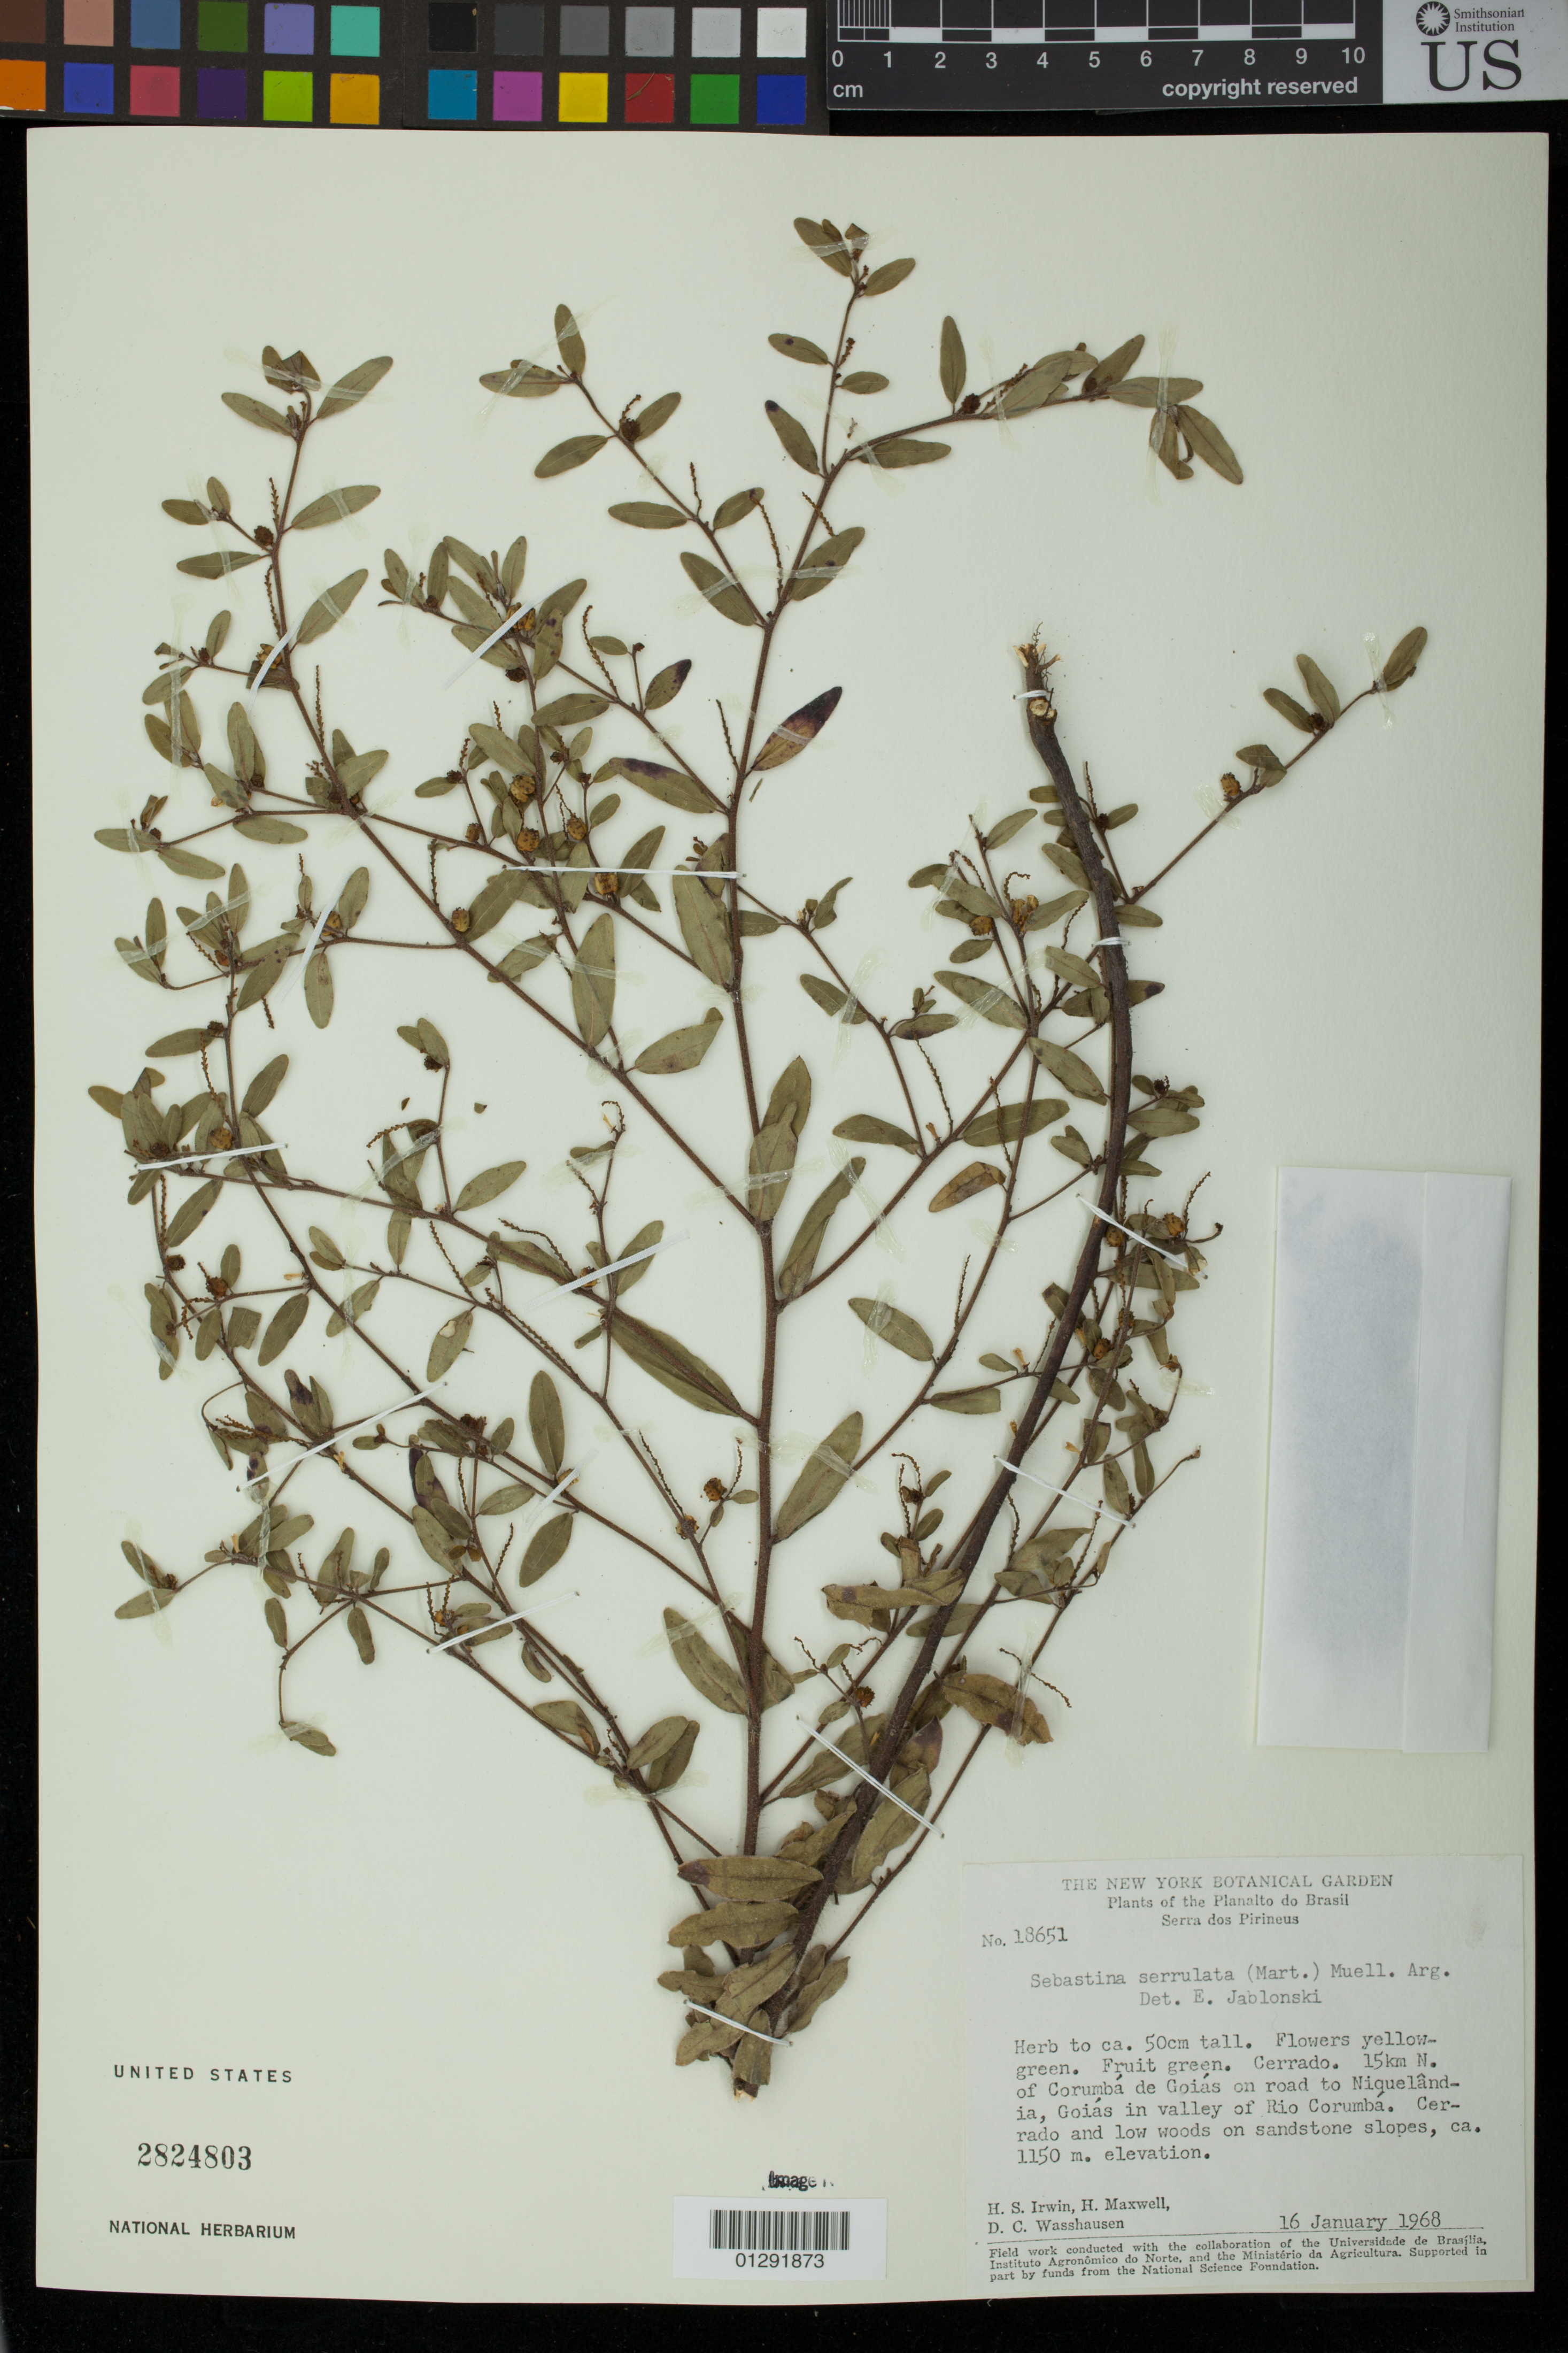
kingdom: Plantae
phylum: Tracheophyta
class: Magnoliopsida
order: Malpighiales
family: Euphorbiaceae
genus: Sebastiania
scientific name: Sebastiania serrulata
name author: (Mart.) Müll. Arg.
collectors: H. Irwin, H. Maxwell & D. C. Wasshausen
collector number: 18651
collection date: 1968-01-16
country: Brazil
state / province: Goias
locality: Serra dos Pirineus: 15km N. of Corumba de Goias on road to Niquelandia, Goias in valley of Rio Corumba.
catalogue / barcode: US 2824803